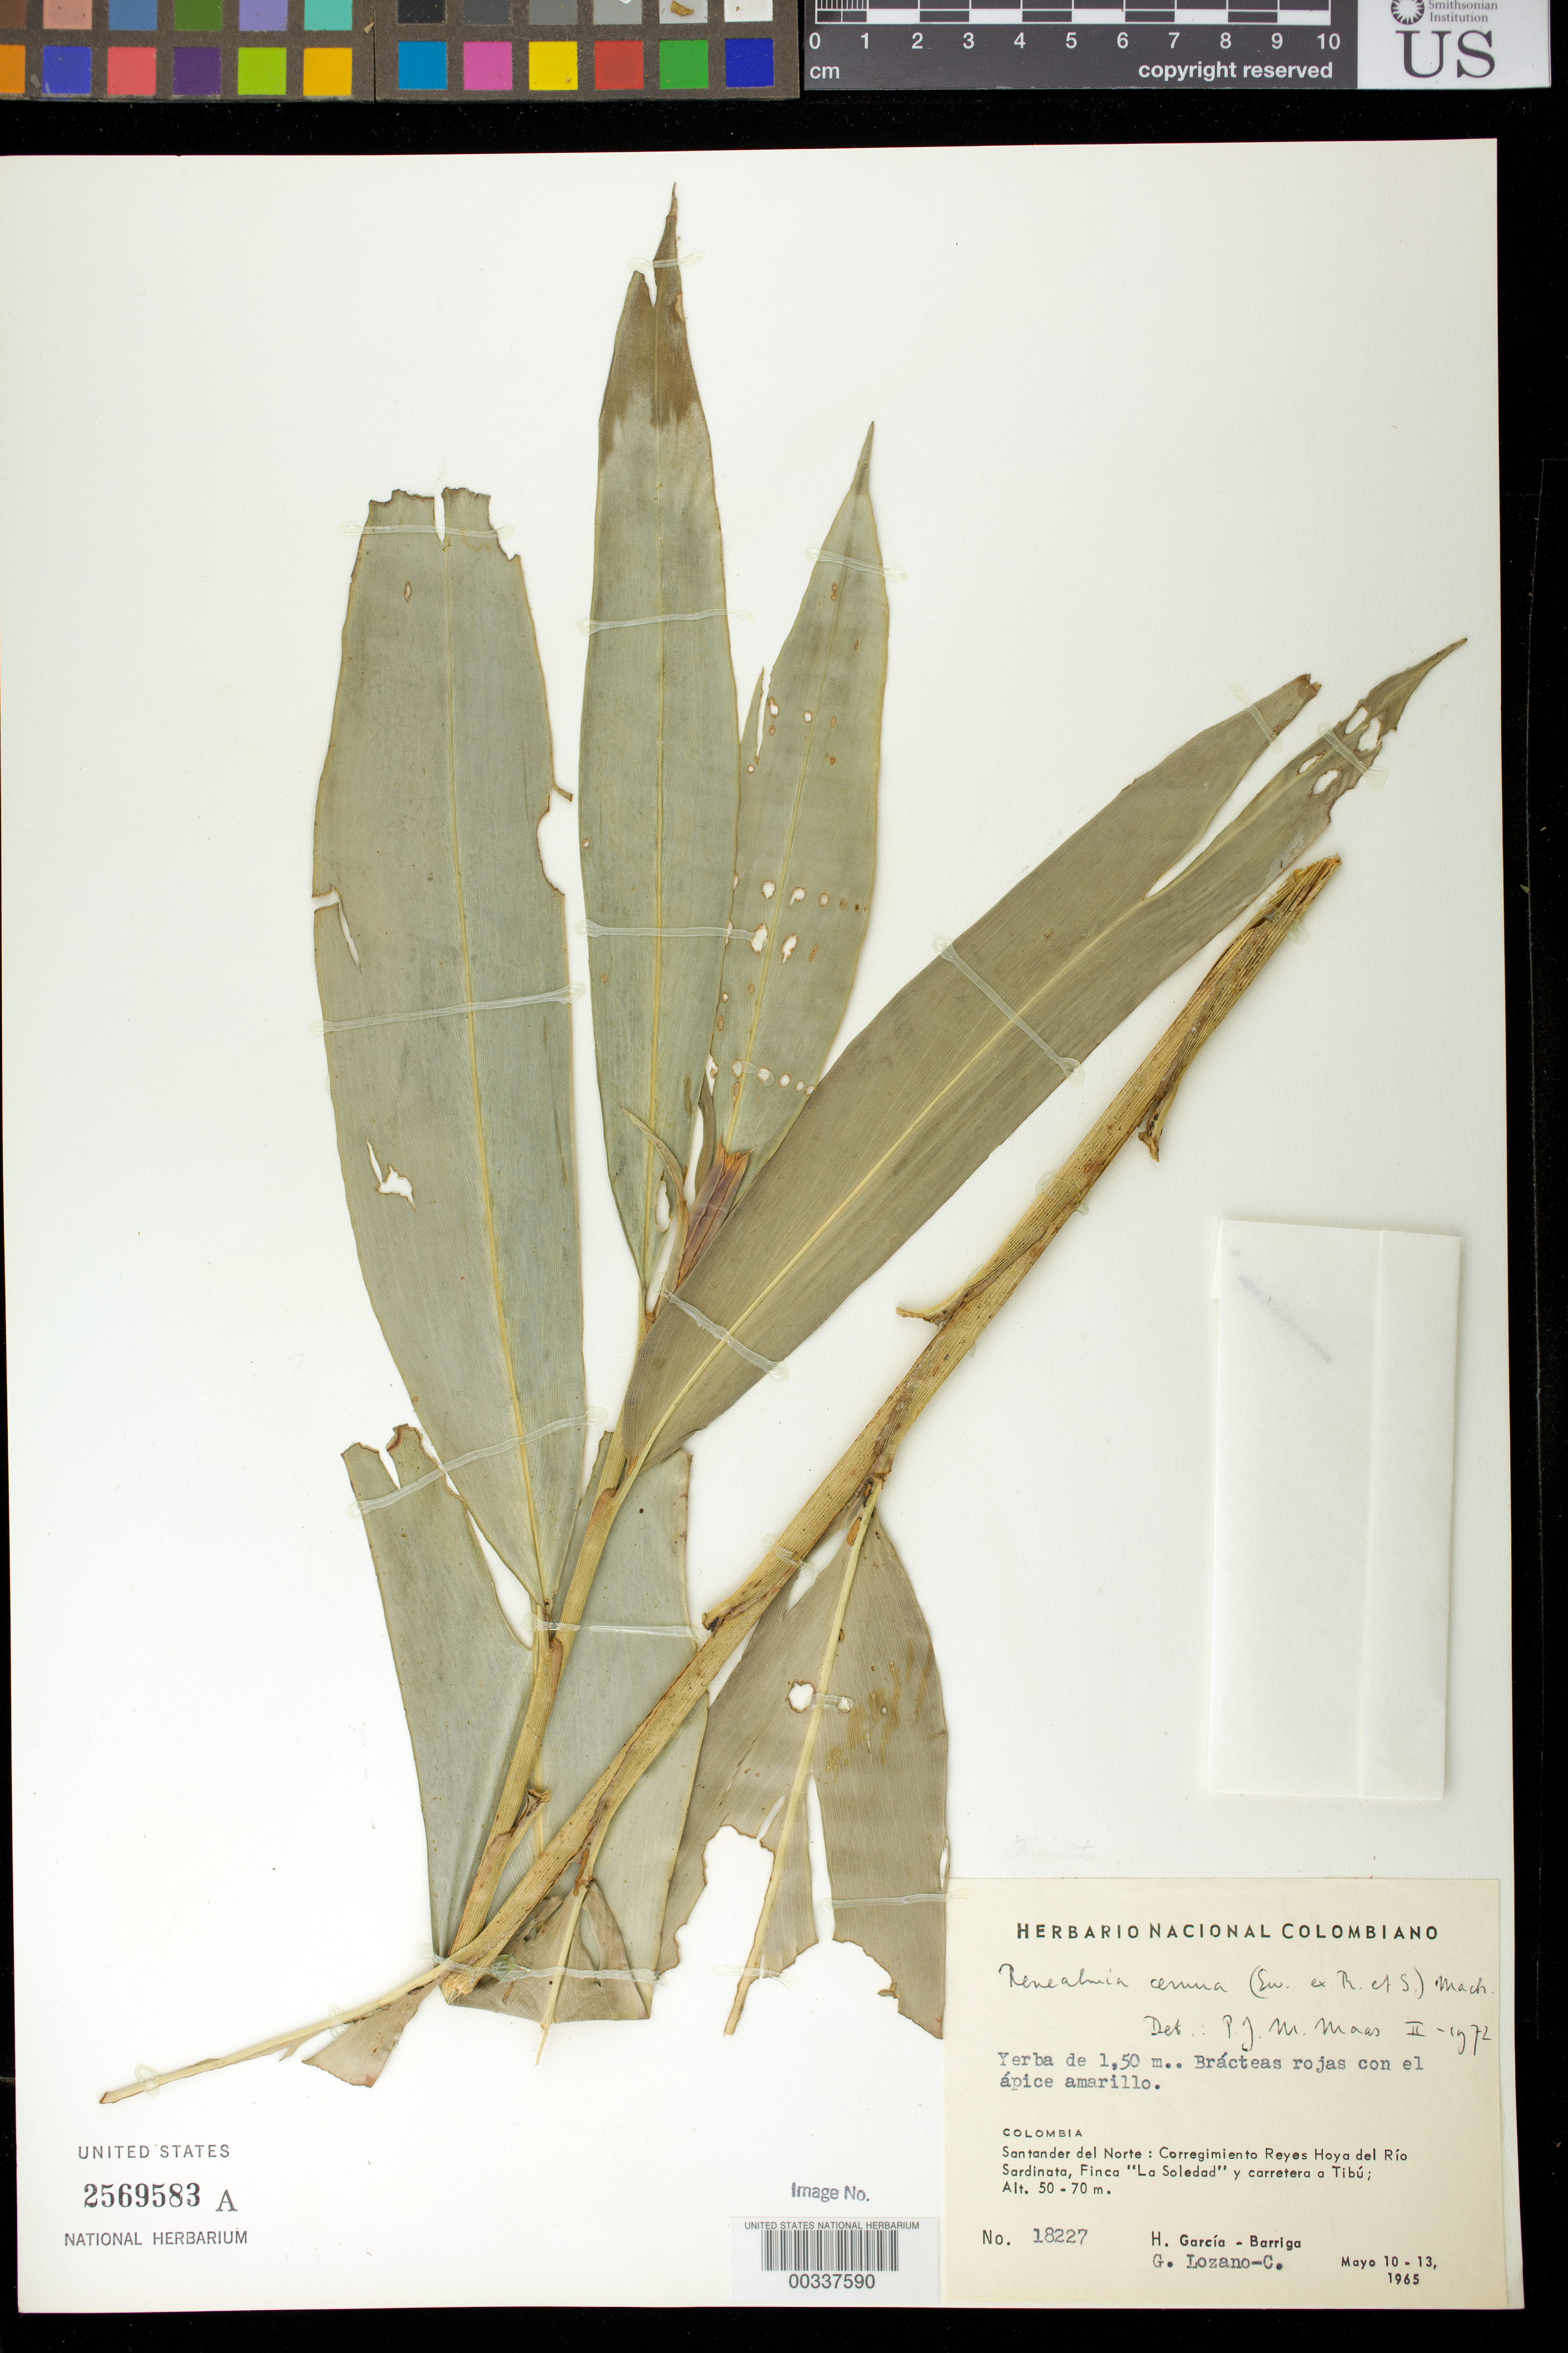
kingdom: Plantae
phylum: Tracheophyta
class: Liliopsida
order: Zingiberales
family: Zingiberaceae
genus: Renealmia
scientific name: Renealmia cernua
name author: (Sw. ex Roem. & Schult.) J.F. Macbr.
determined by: Maas, Paul J. M.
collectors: H. García Barriga & G. Lozano-Contreras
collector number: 18227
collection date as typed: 10 May 1965 to 13 May 1965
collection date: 1965-05-10/1965-05-13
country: Colombia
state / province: Norte de Santander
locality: Santander del Norte: Corregimiento reyes Hoya del Rio Sardinata, Finca "La Soledad" y Carretera a Tibu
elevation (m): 50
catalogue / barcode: US 2569583A